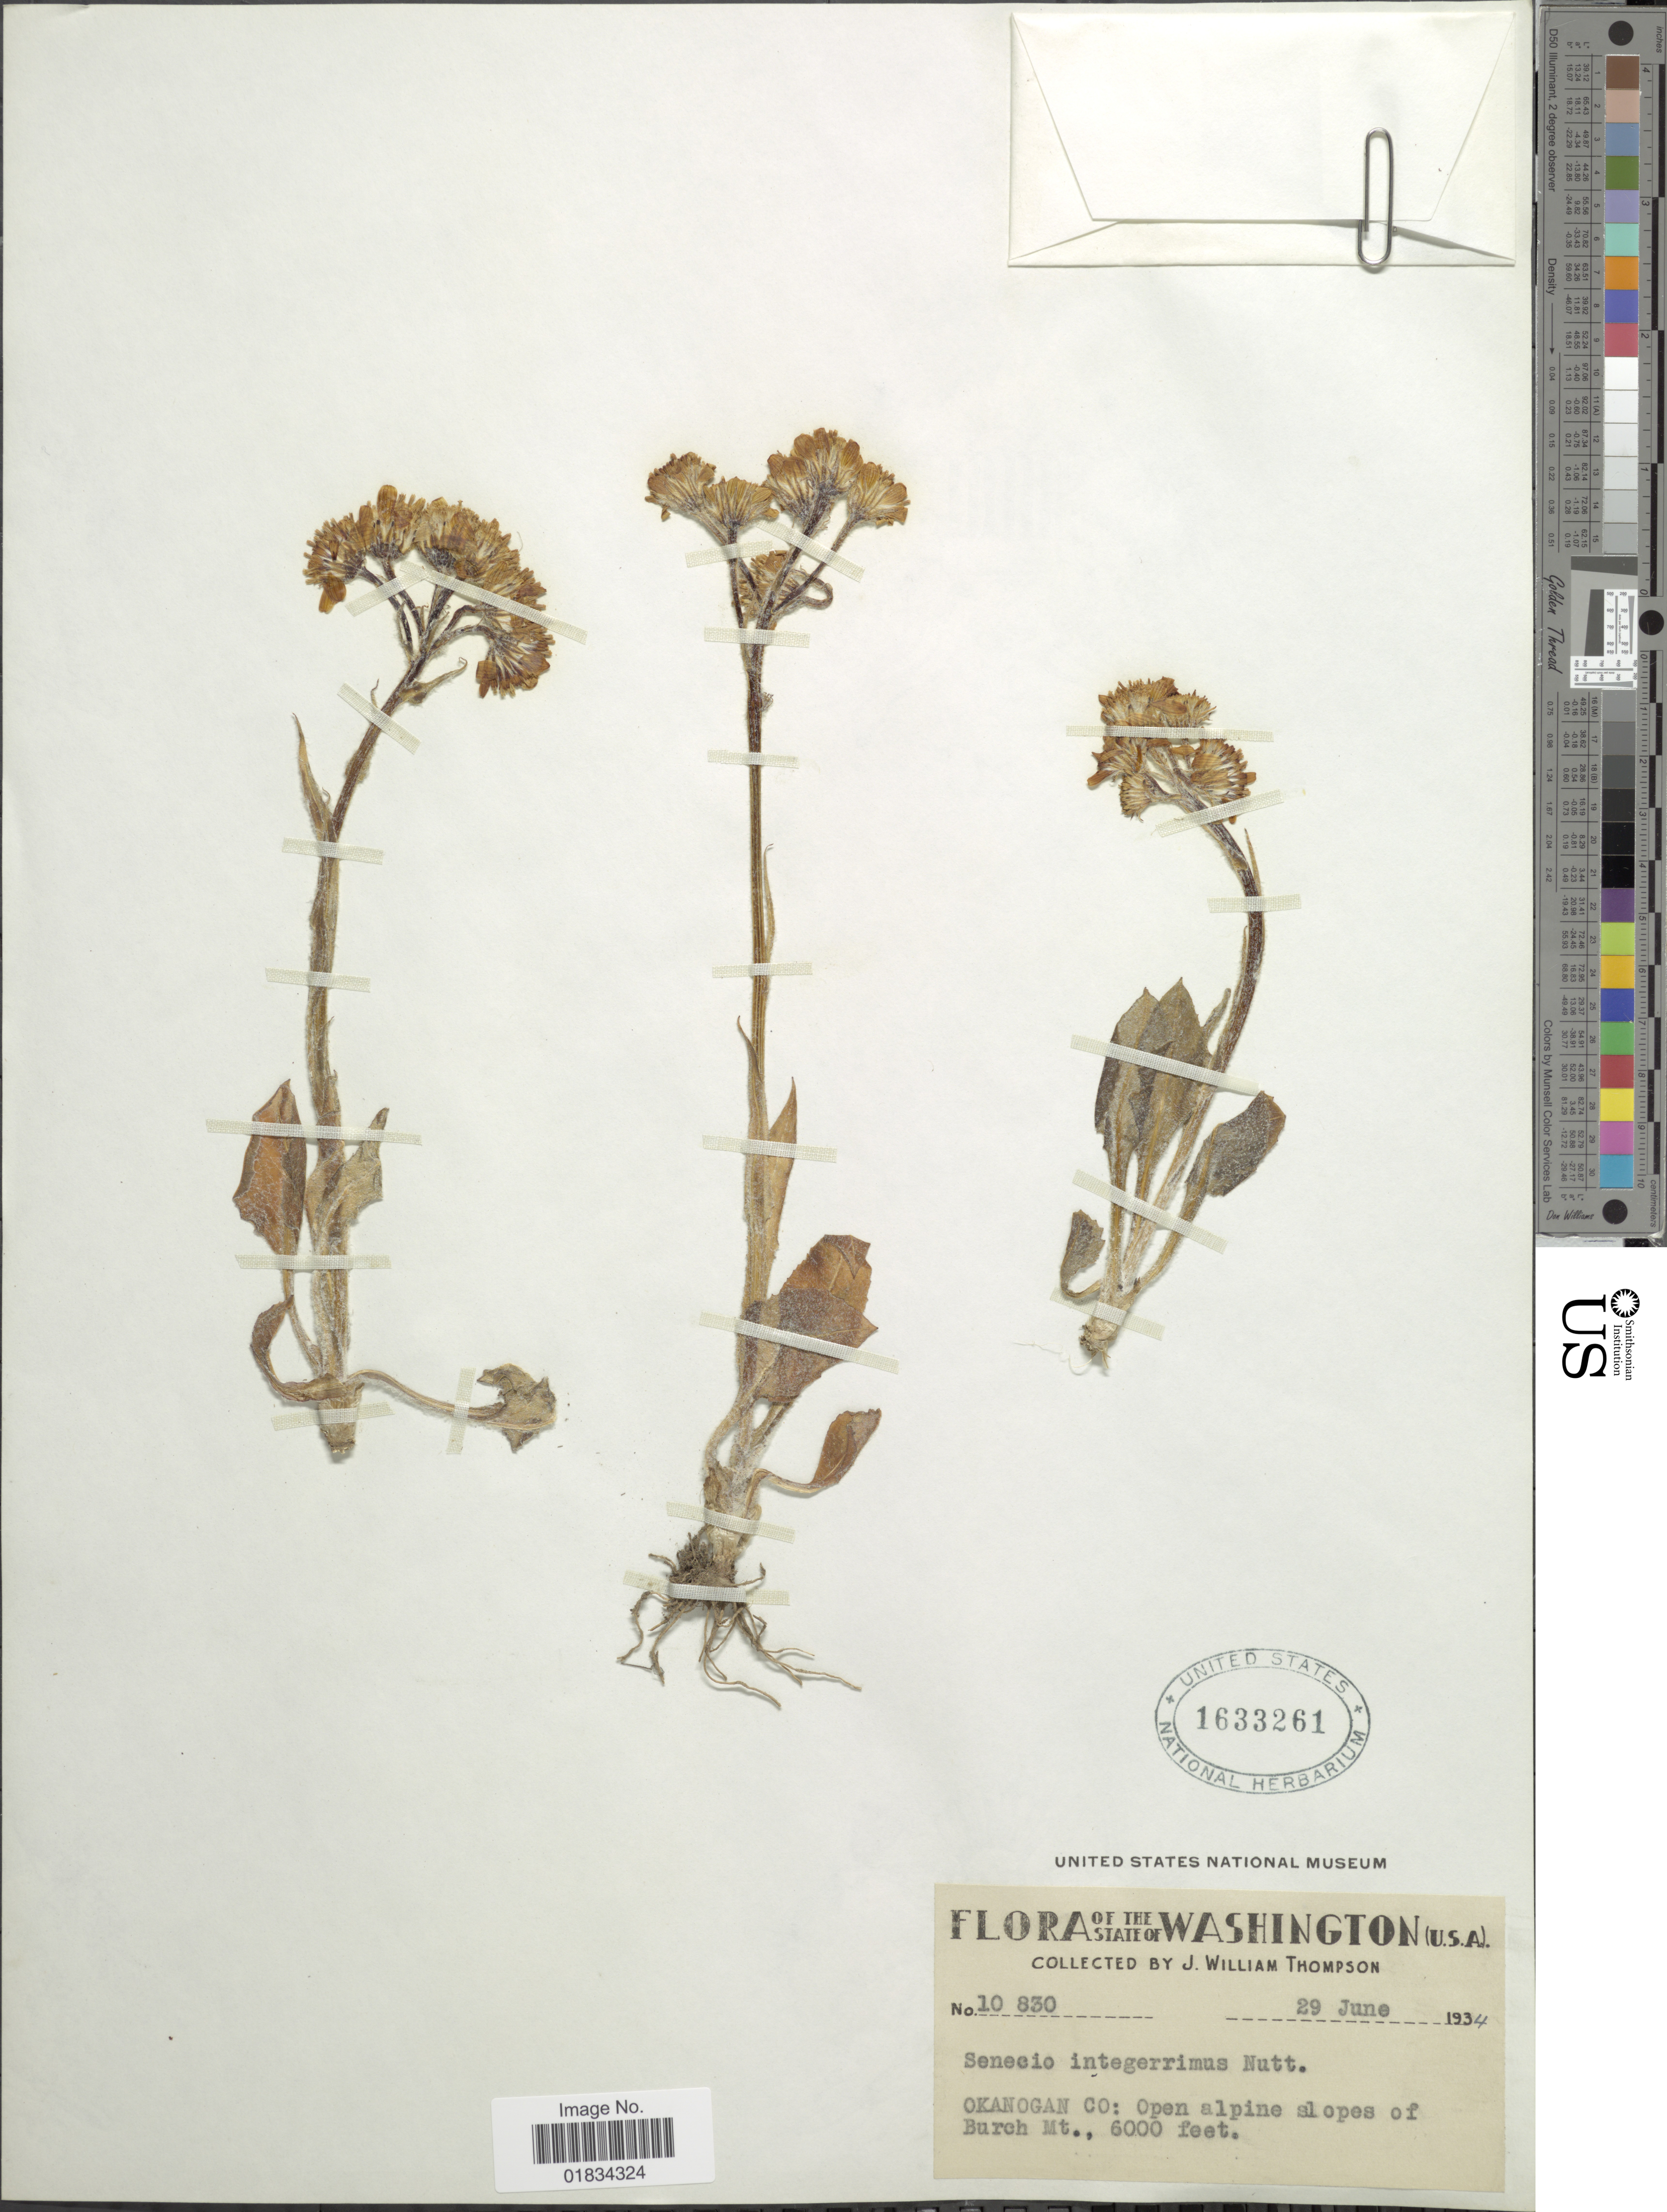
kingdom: Plantae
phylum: Tracheophyta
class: Magnoliopsida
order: Asterales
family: Asteraceae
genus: Senecio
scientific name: Senecio integerrimus var. ochroleucus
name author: (A. Gray) Cronq.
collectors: J. W. Thompson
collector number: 10830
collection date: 1934-06-29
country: United States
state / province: Washington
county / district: Okanogan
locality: Okanogan Co. Slopes of Burch Mt.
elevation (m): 1829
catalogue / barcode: US 1633261